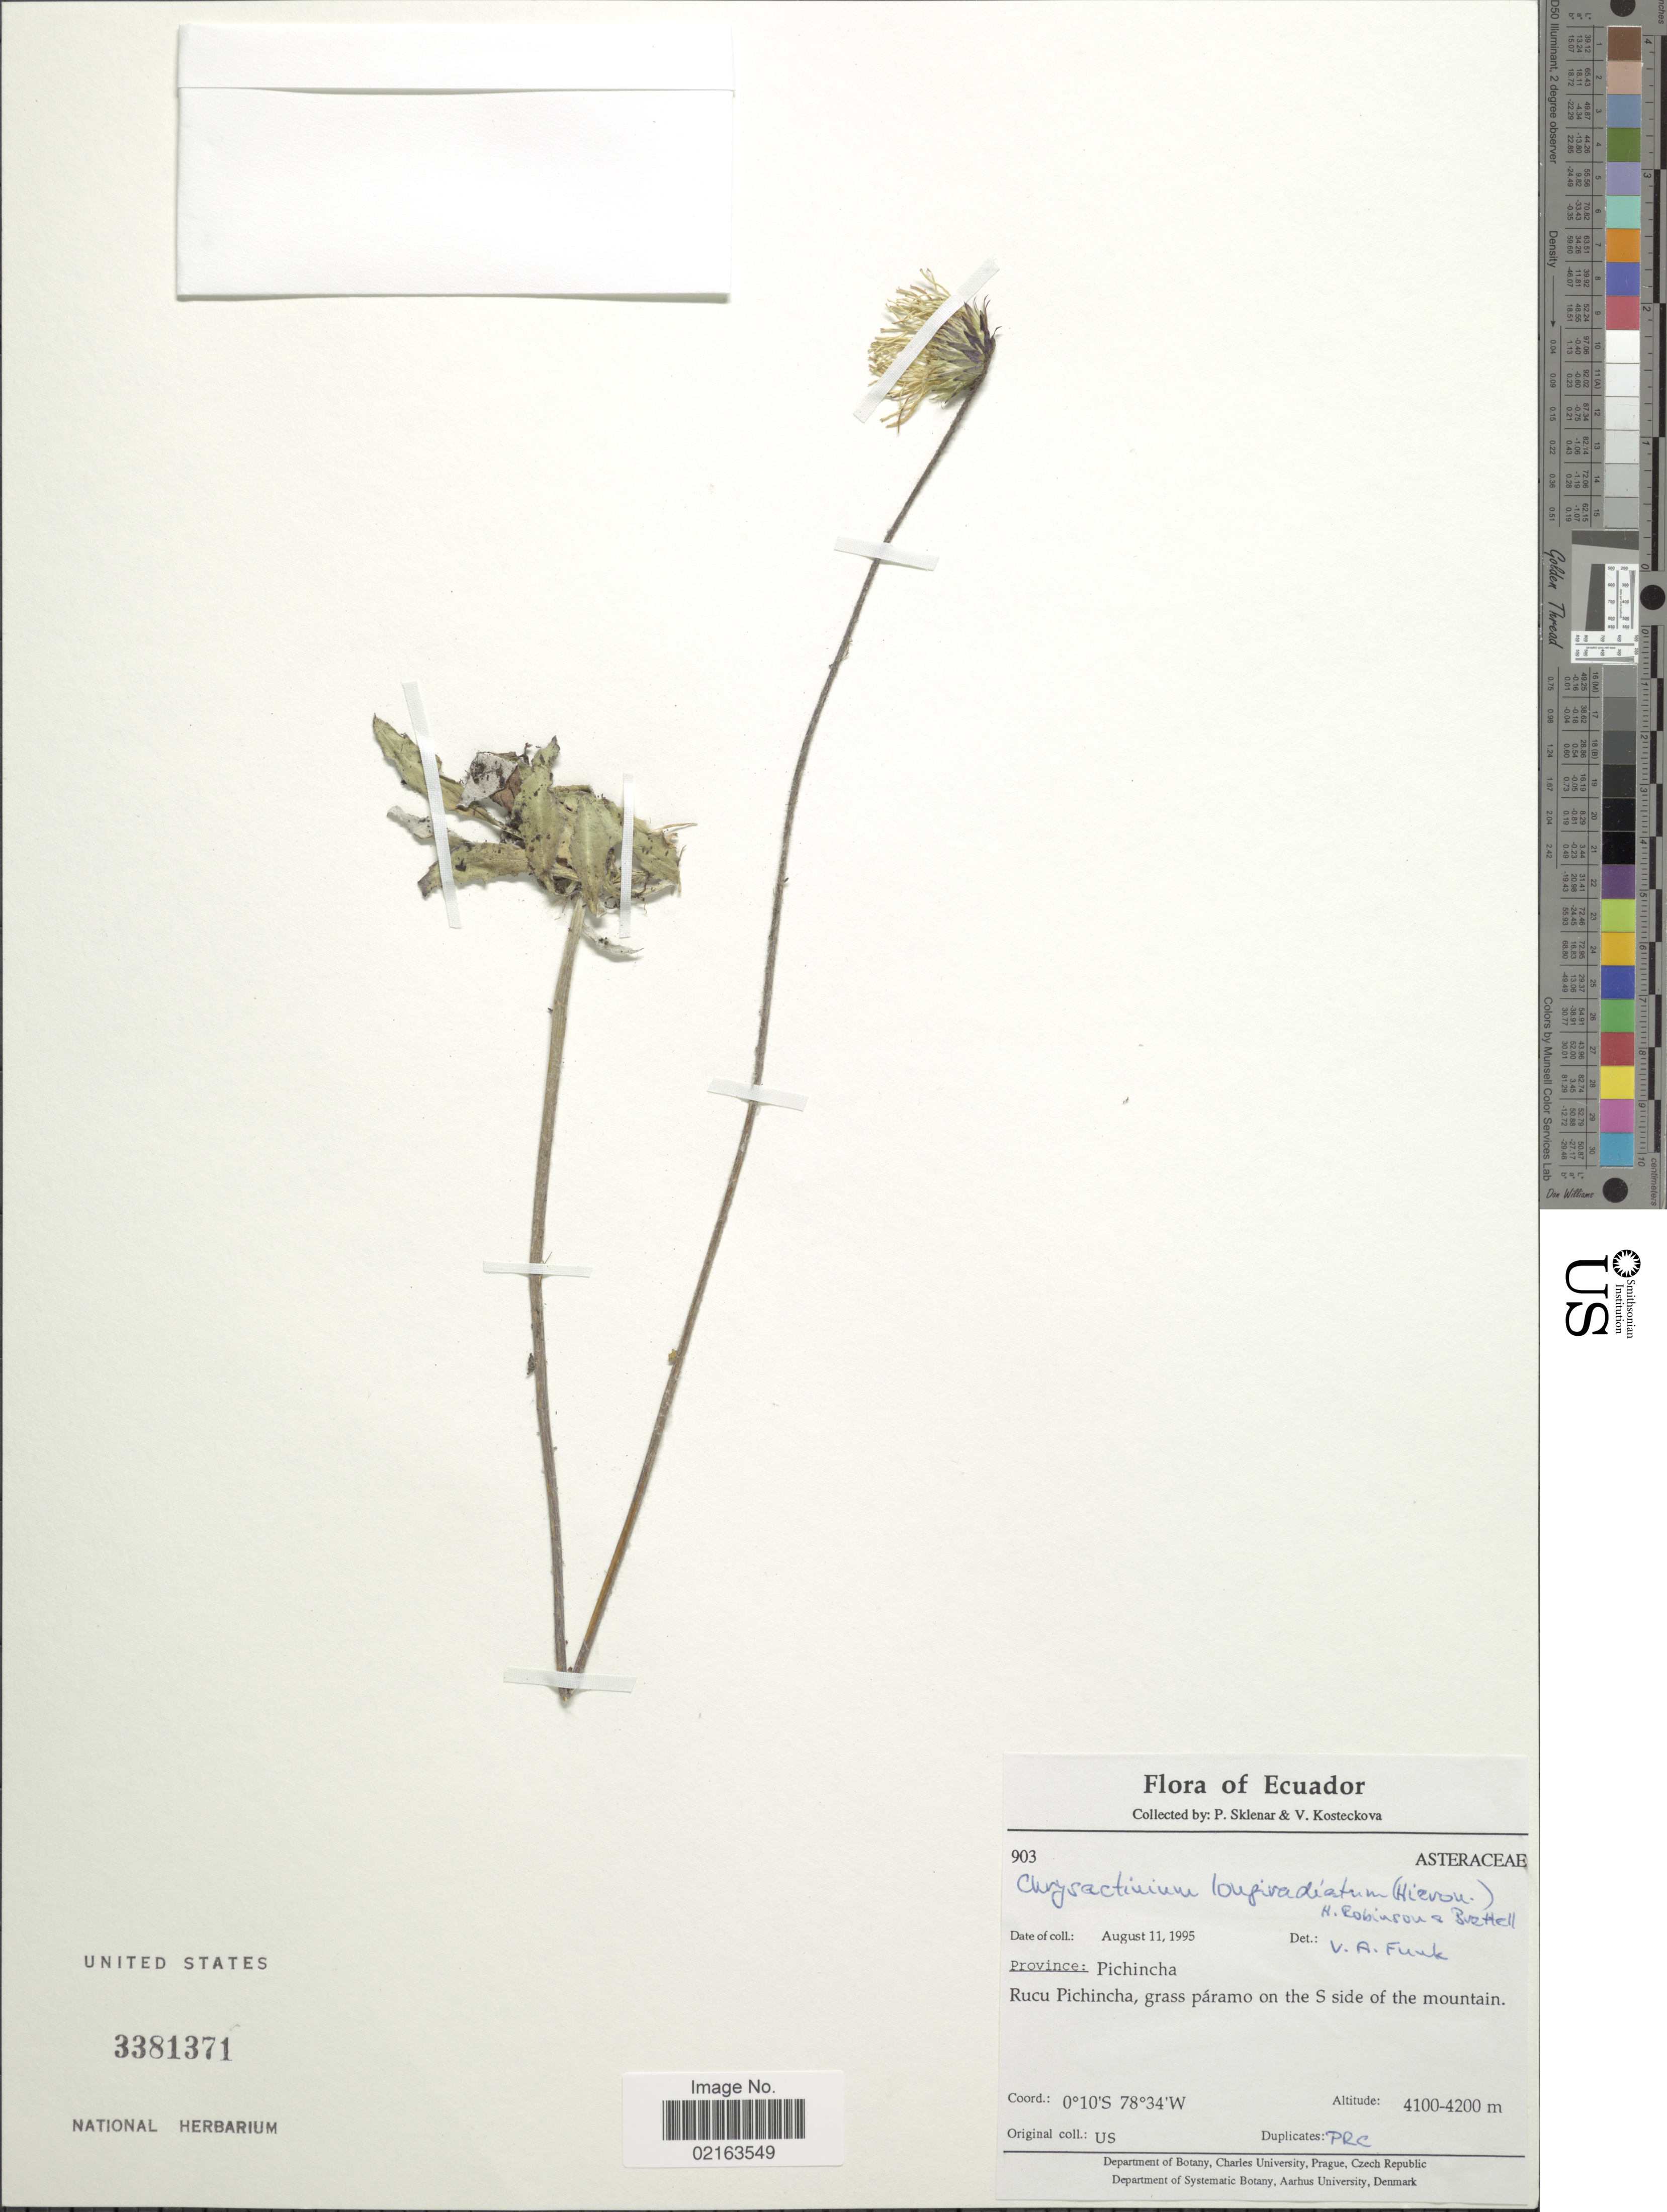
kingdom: Plantae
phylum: Tracheophyta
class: Magnoliopsida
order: Asterales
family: Asteraceae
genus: Chrysactinium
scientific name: Chrysactinium acaule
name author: (Kunth) Wedd.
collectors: P. Sklenar & V. Kosteckova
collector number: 903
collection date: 1995-08-11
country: Ecuador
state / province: Pichincha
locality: Rucu Pichincha, grass páramo on the S side of the mountain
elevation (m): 4100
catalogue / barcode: US 3381371